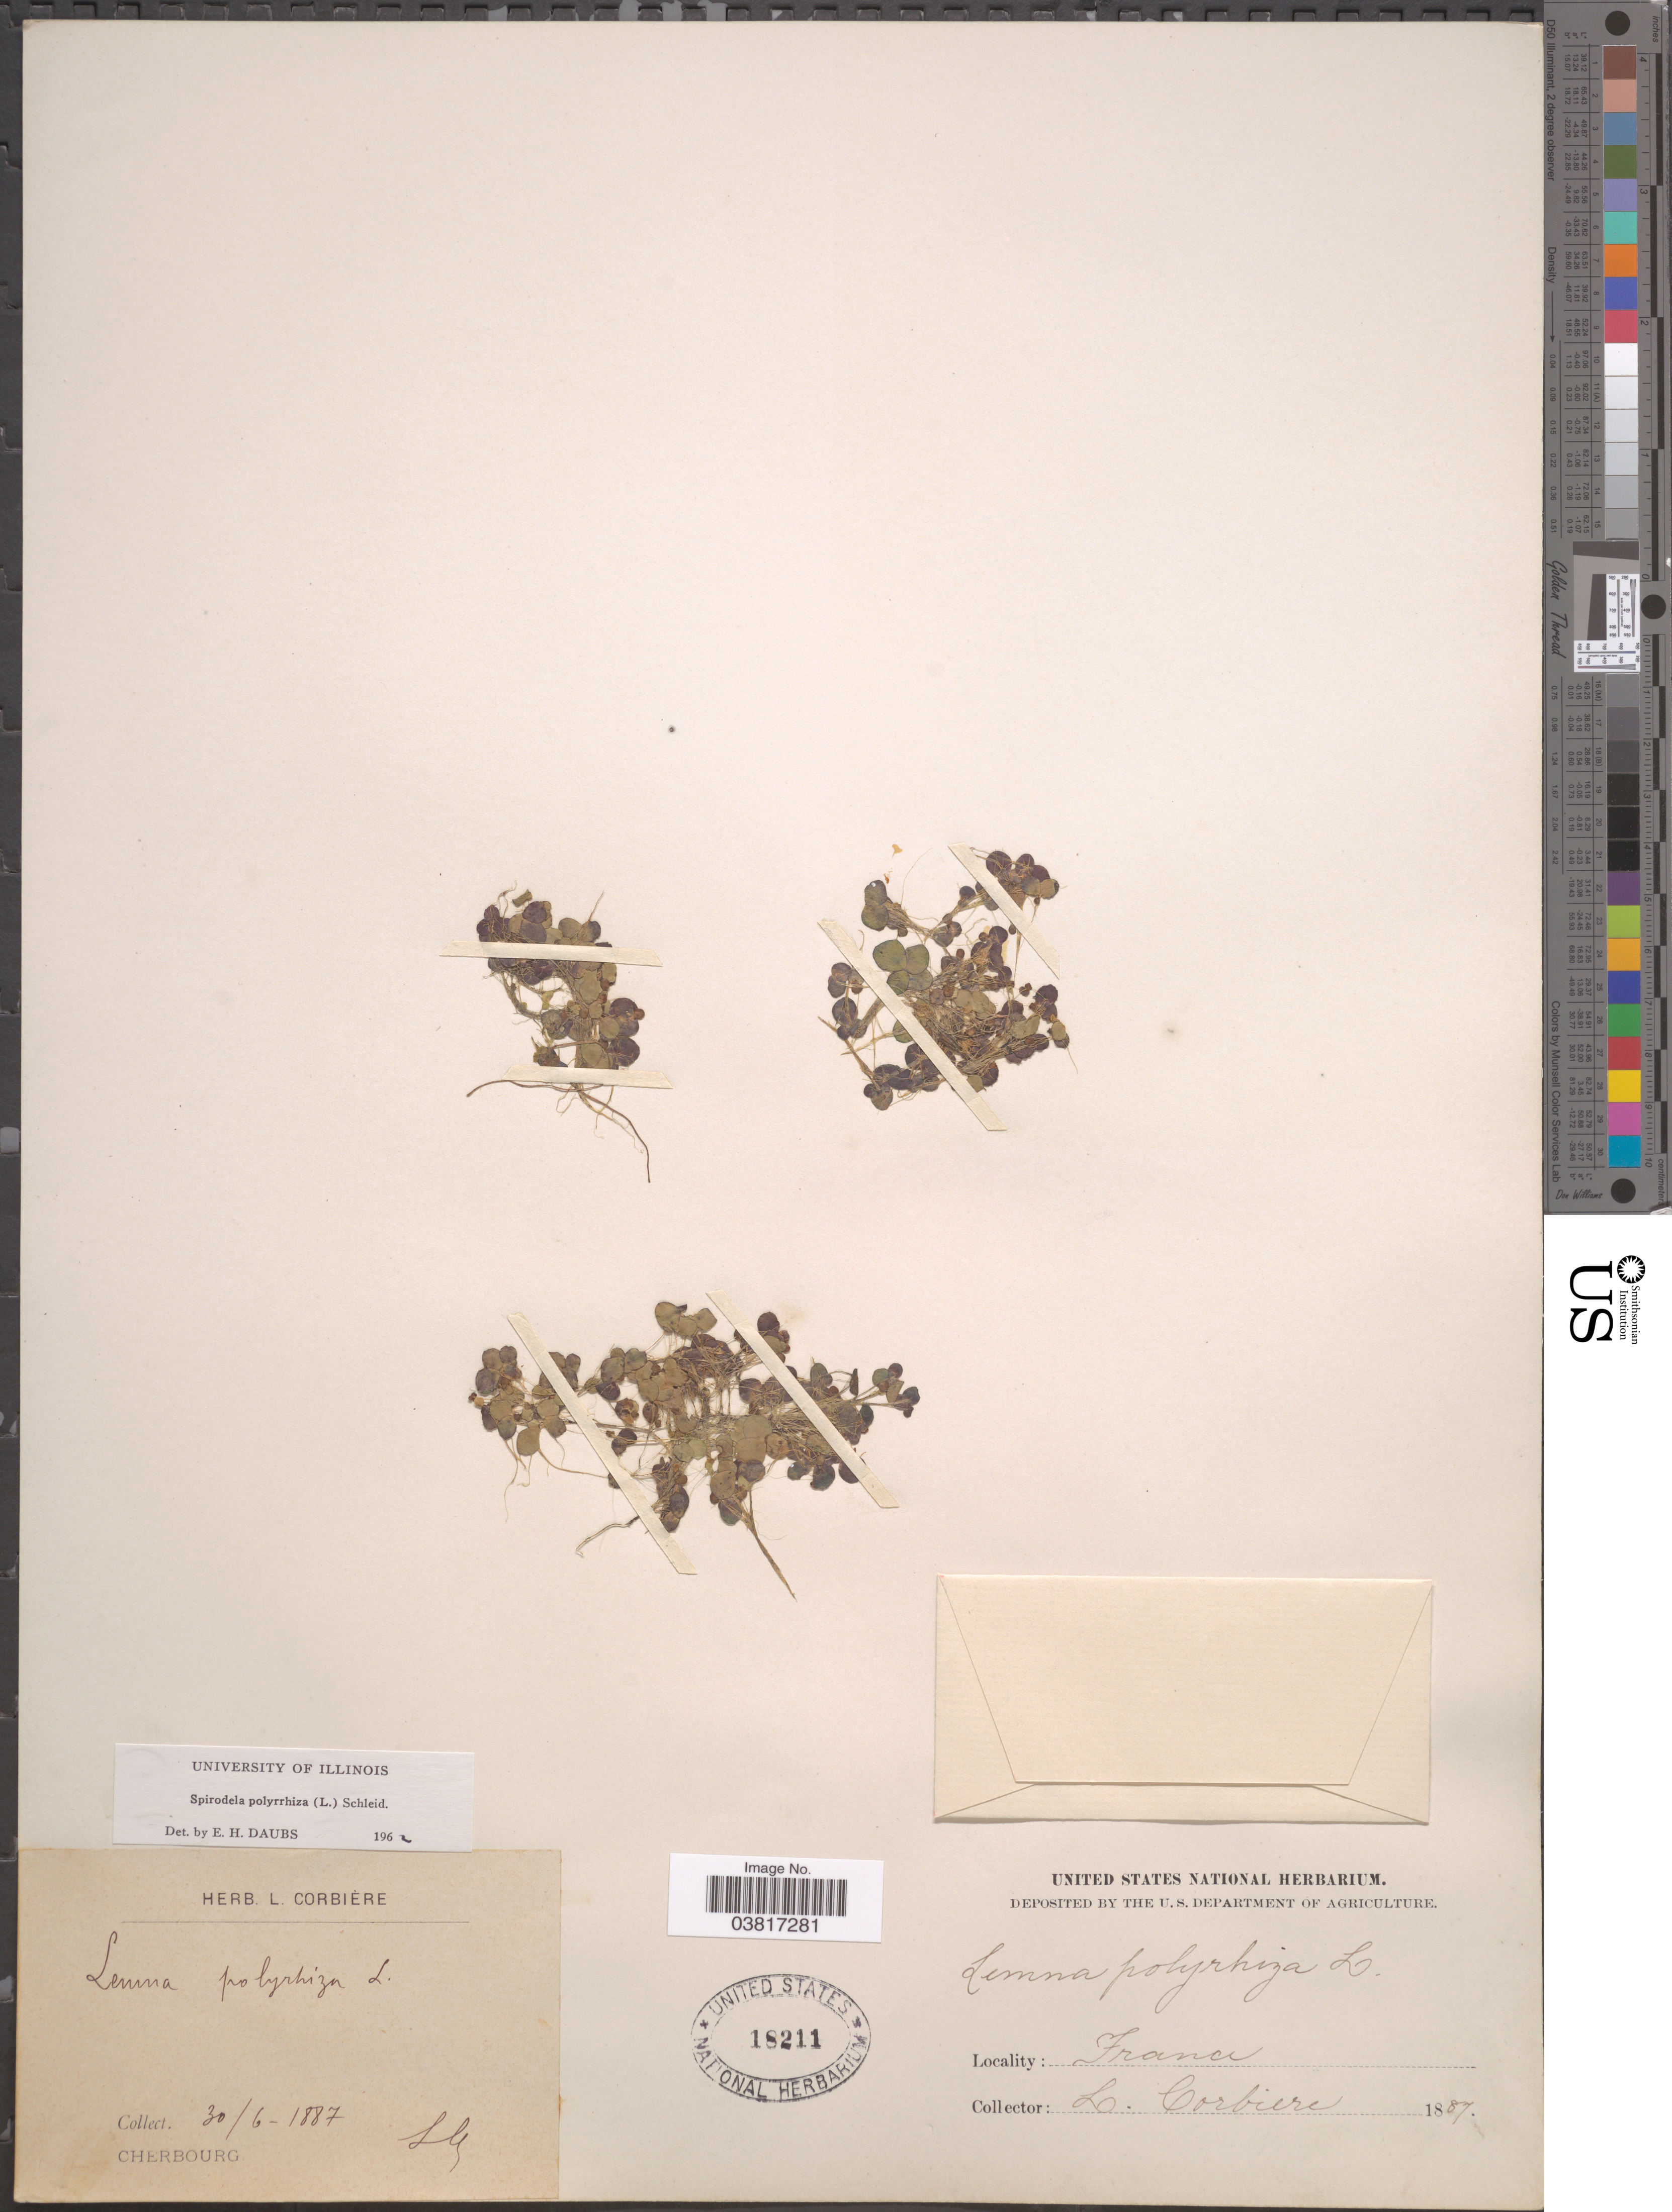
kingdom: Plantae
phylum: Tracheophyta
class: Liliopsida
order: Alismatales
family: Araceae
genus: Spirodela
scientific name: Spirodela polyrrhiza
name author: (L.) Schleid.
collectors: L. Corbière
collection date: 1887-06-30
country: France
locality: Cherbourg.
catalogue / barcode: US 18211